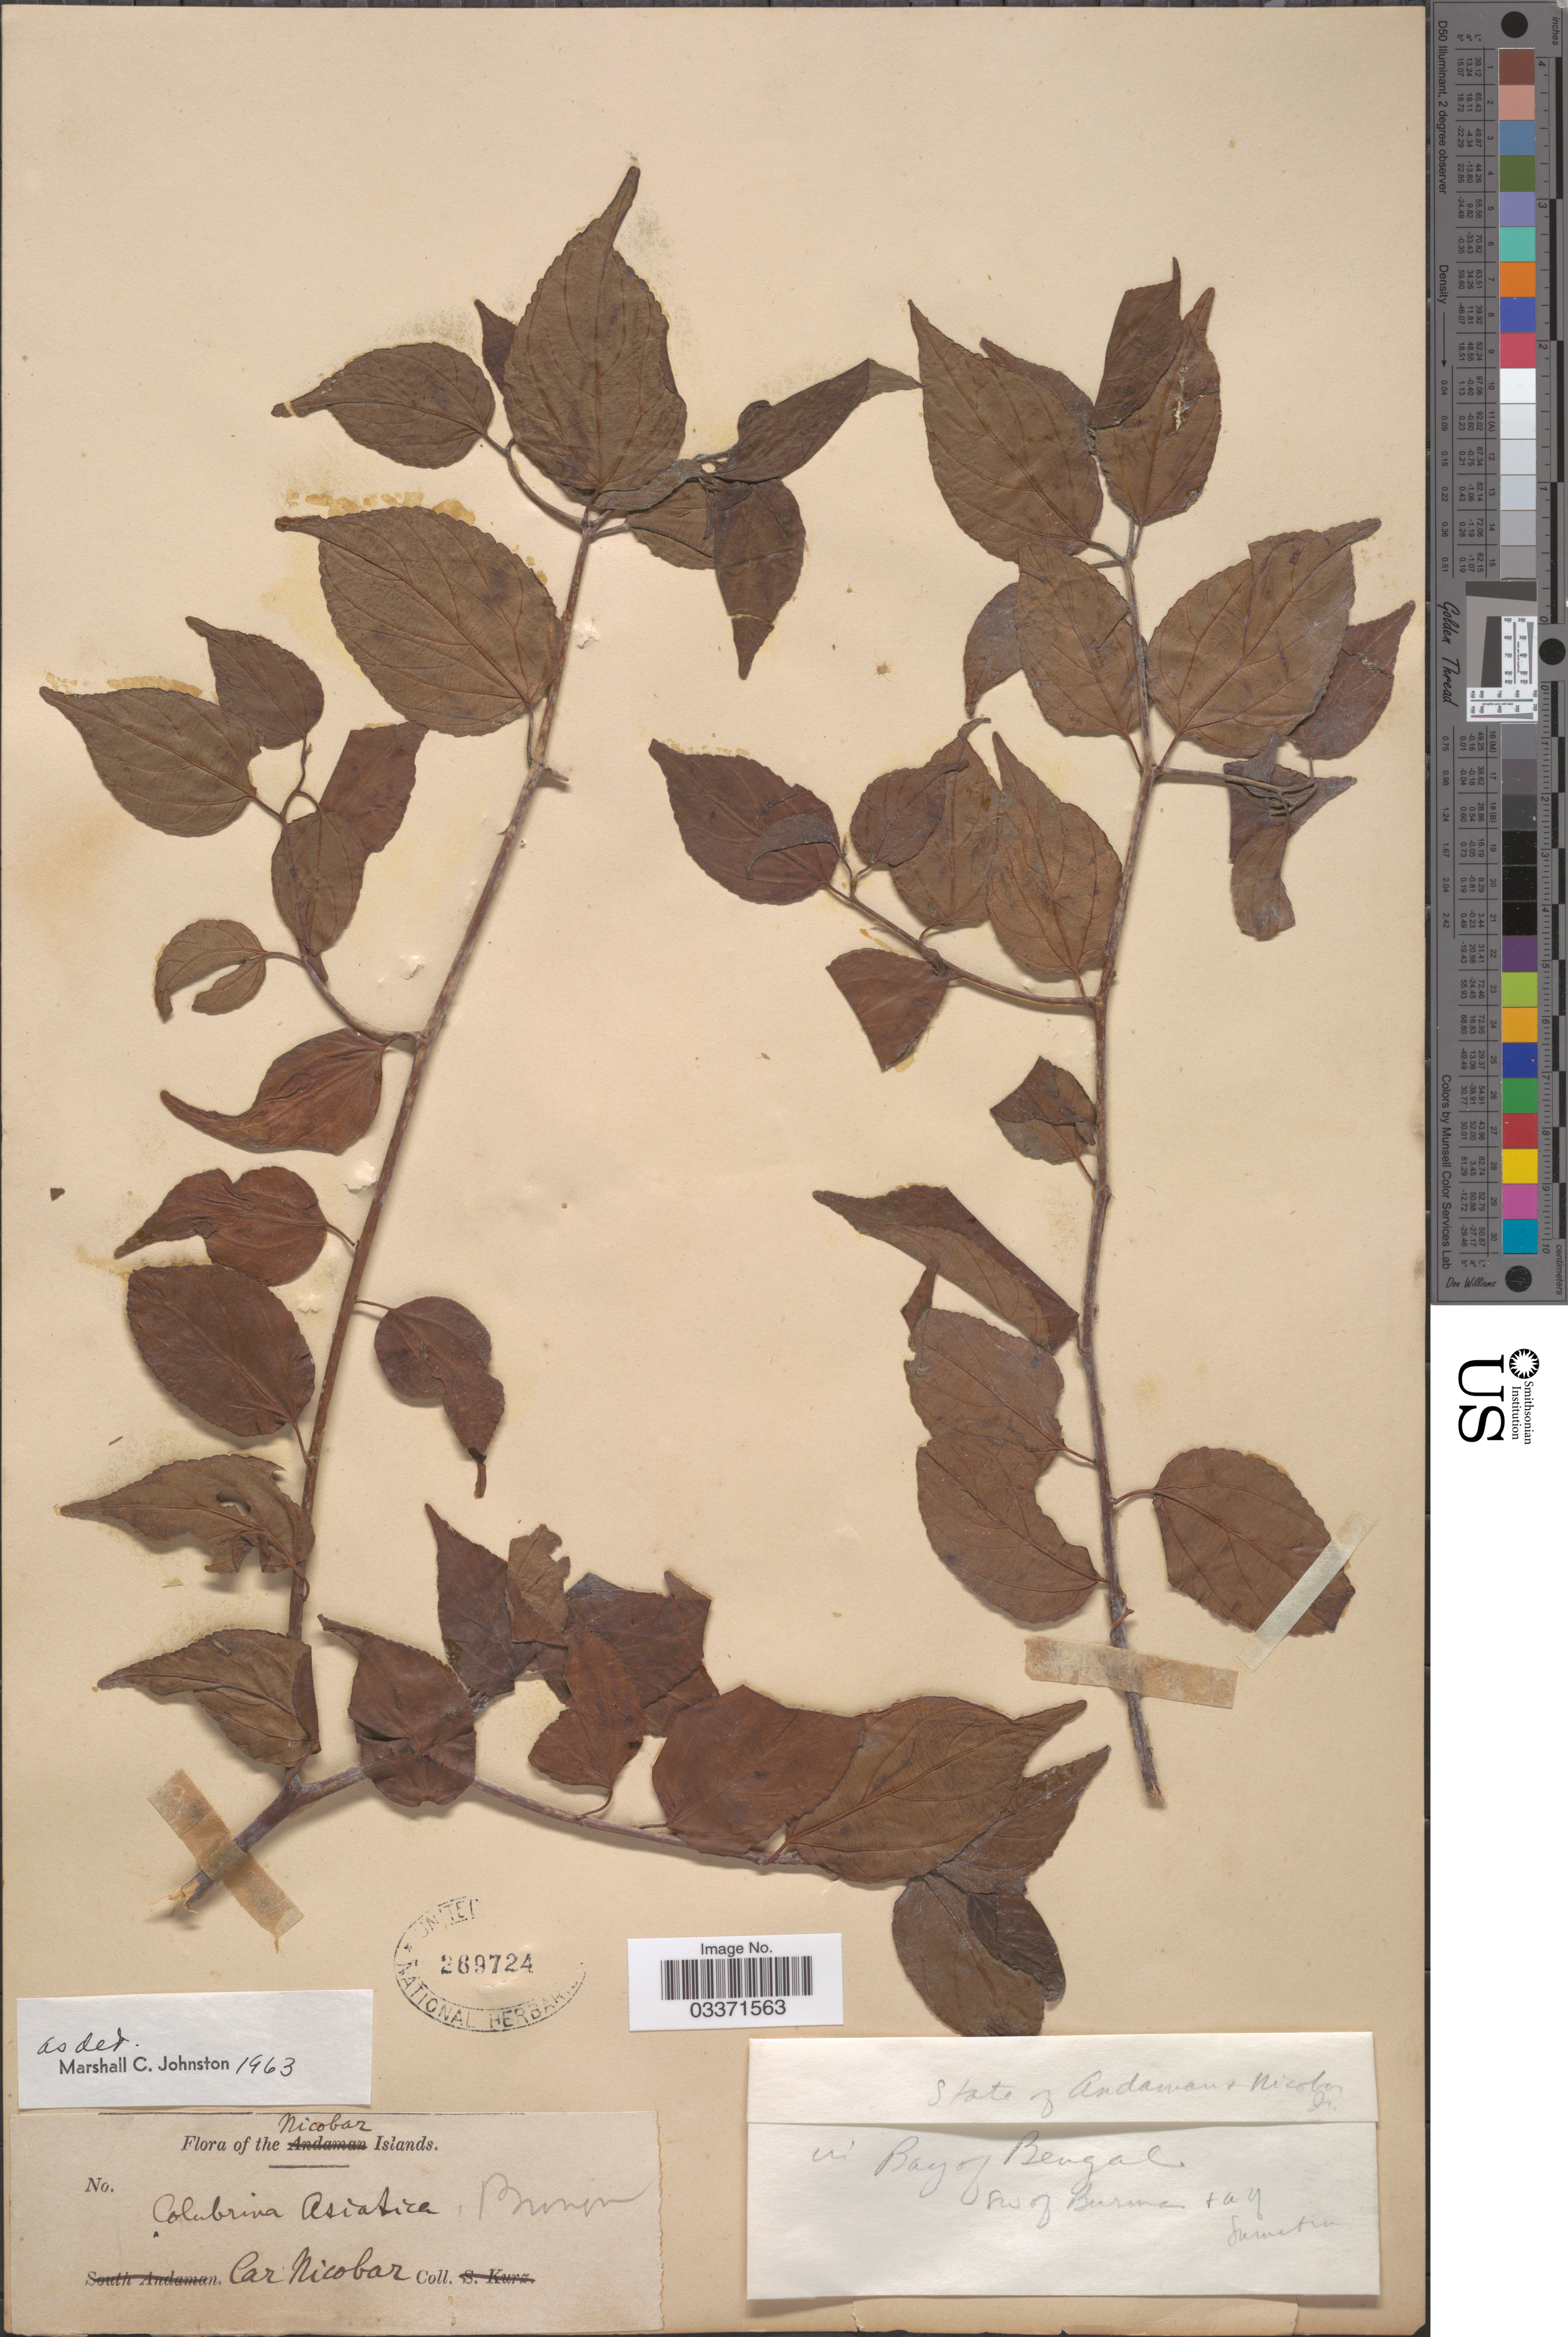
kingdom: Plantae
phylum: Tracheophyta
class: Magnoliopsida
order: Rosales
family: Rhamnaceae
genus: Colubrina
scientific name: Colubrina asiatica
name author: (L.) Brongn.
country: India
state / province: Andaman and Nicobar Islands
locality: Nicobar Islands, Car Nicobar, in Bay of Bengal, SW. of Burma & W of [illegible text].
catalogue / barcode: US 269724